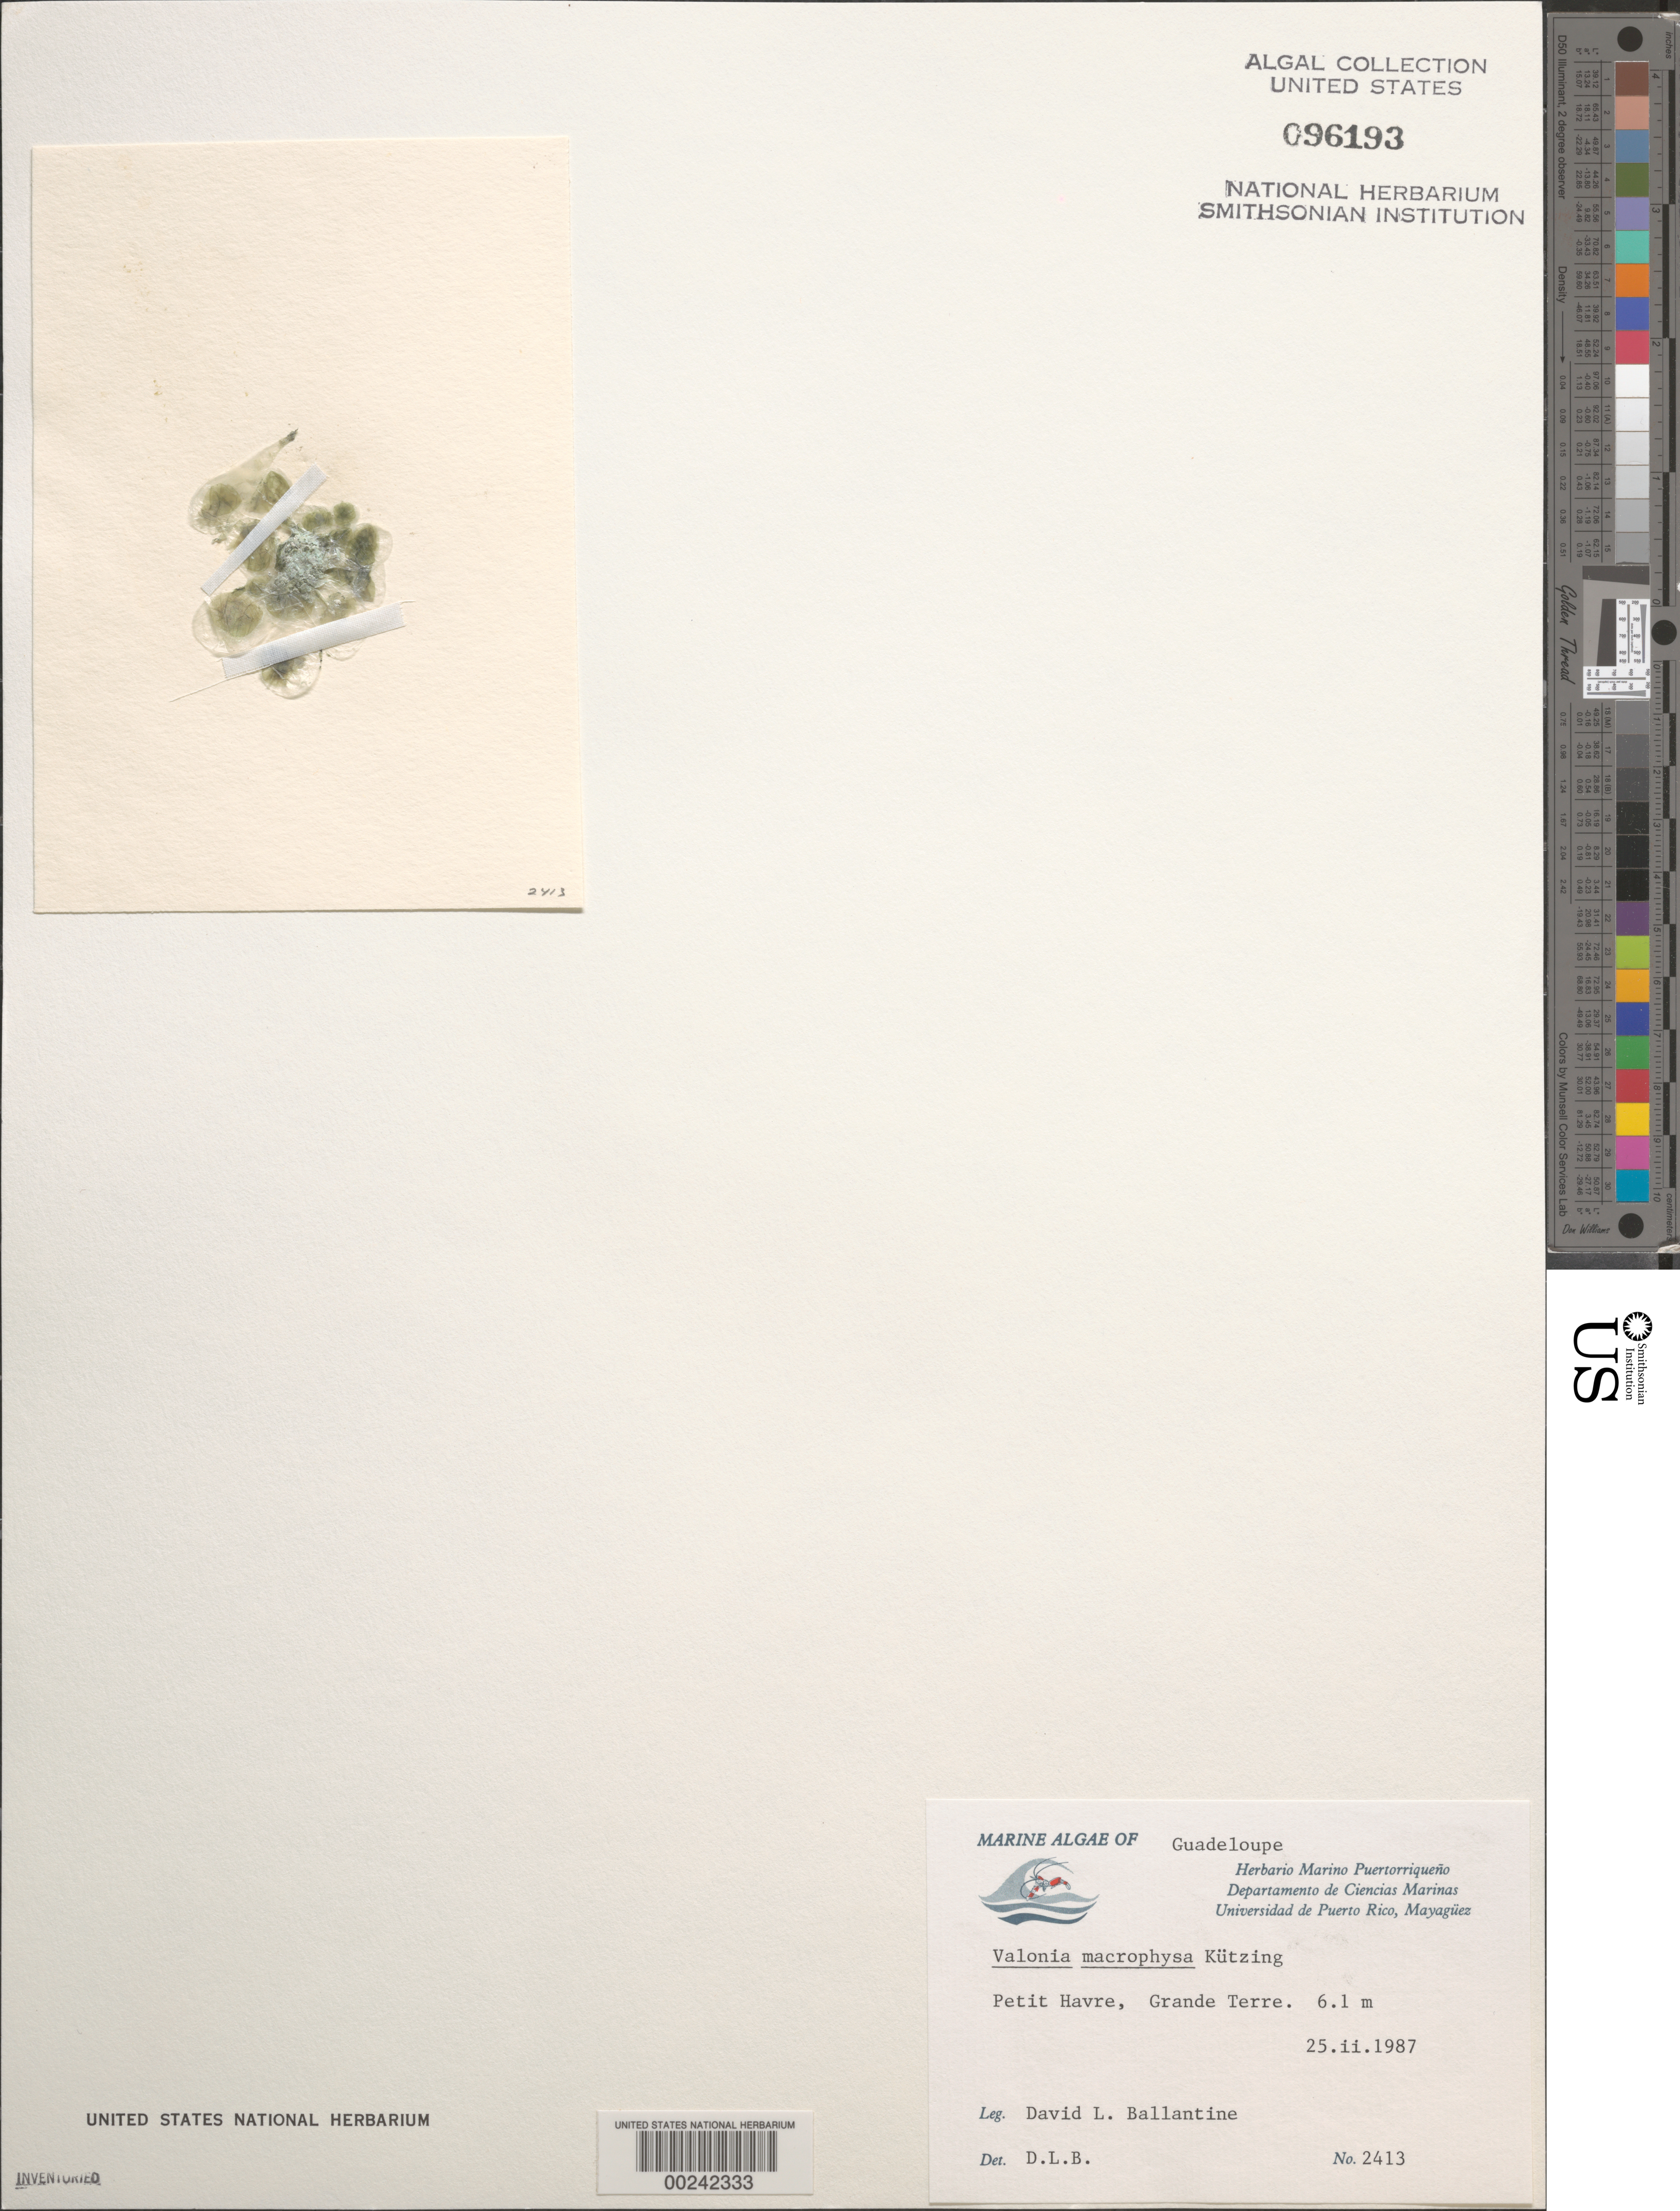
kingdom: Plantae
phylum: Chlorophyta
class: Ulvophyceae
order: Siphonocladales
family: Valoniaceae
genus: Valonia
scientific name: Valonia macrophysa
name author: Kütz.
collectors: D.L. Ballantine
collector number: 2413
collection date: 1987-02-25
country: Guadeloupe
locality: Petit Havre, Grande Terre.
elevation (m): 6.1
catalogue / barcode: US 96193